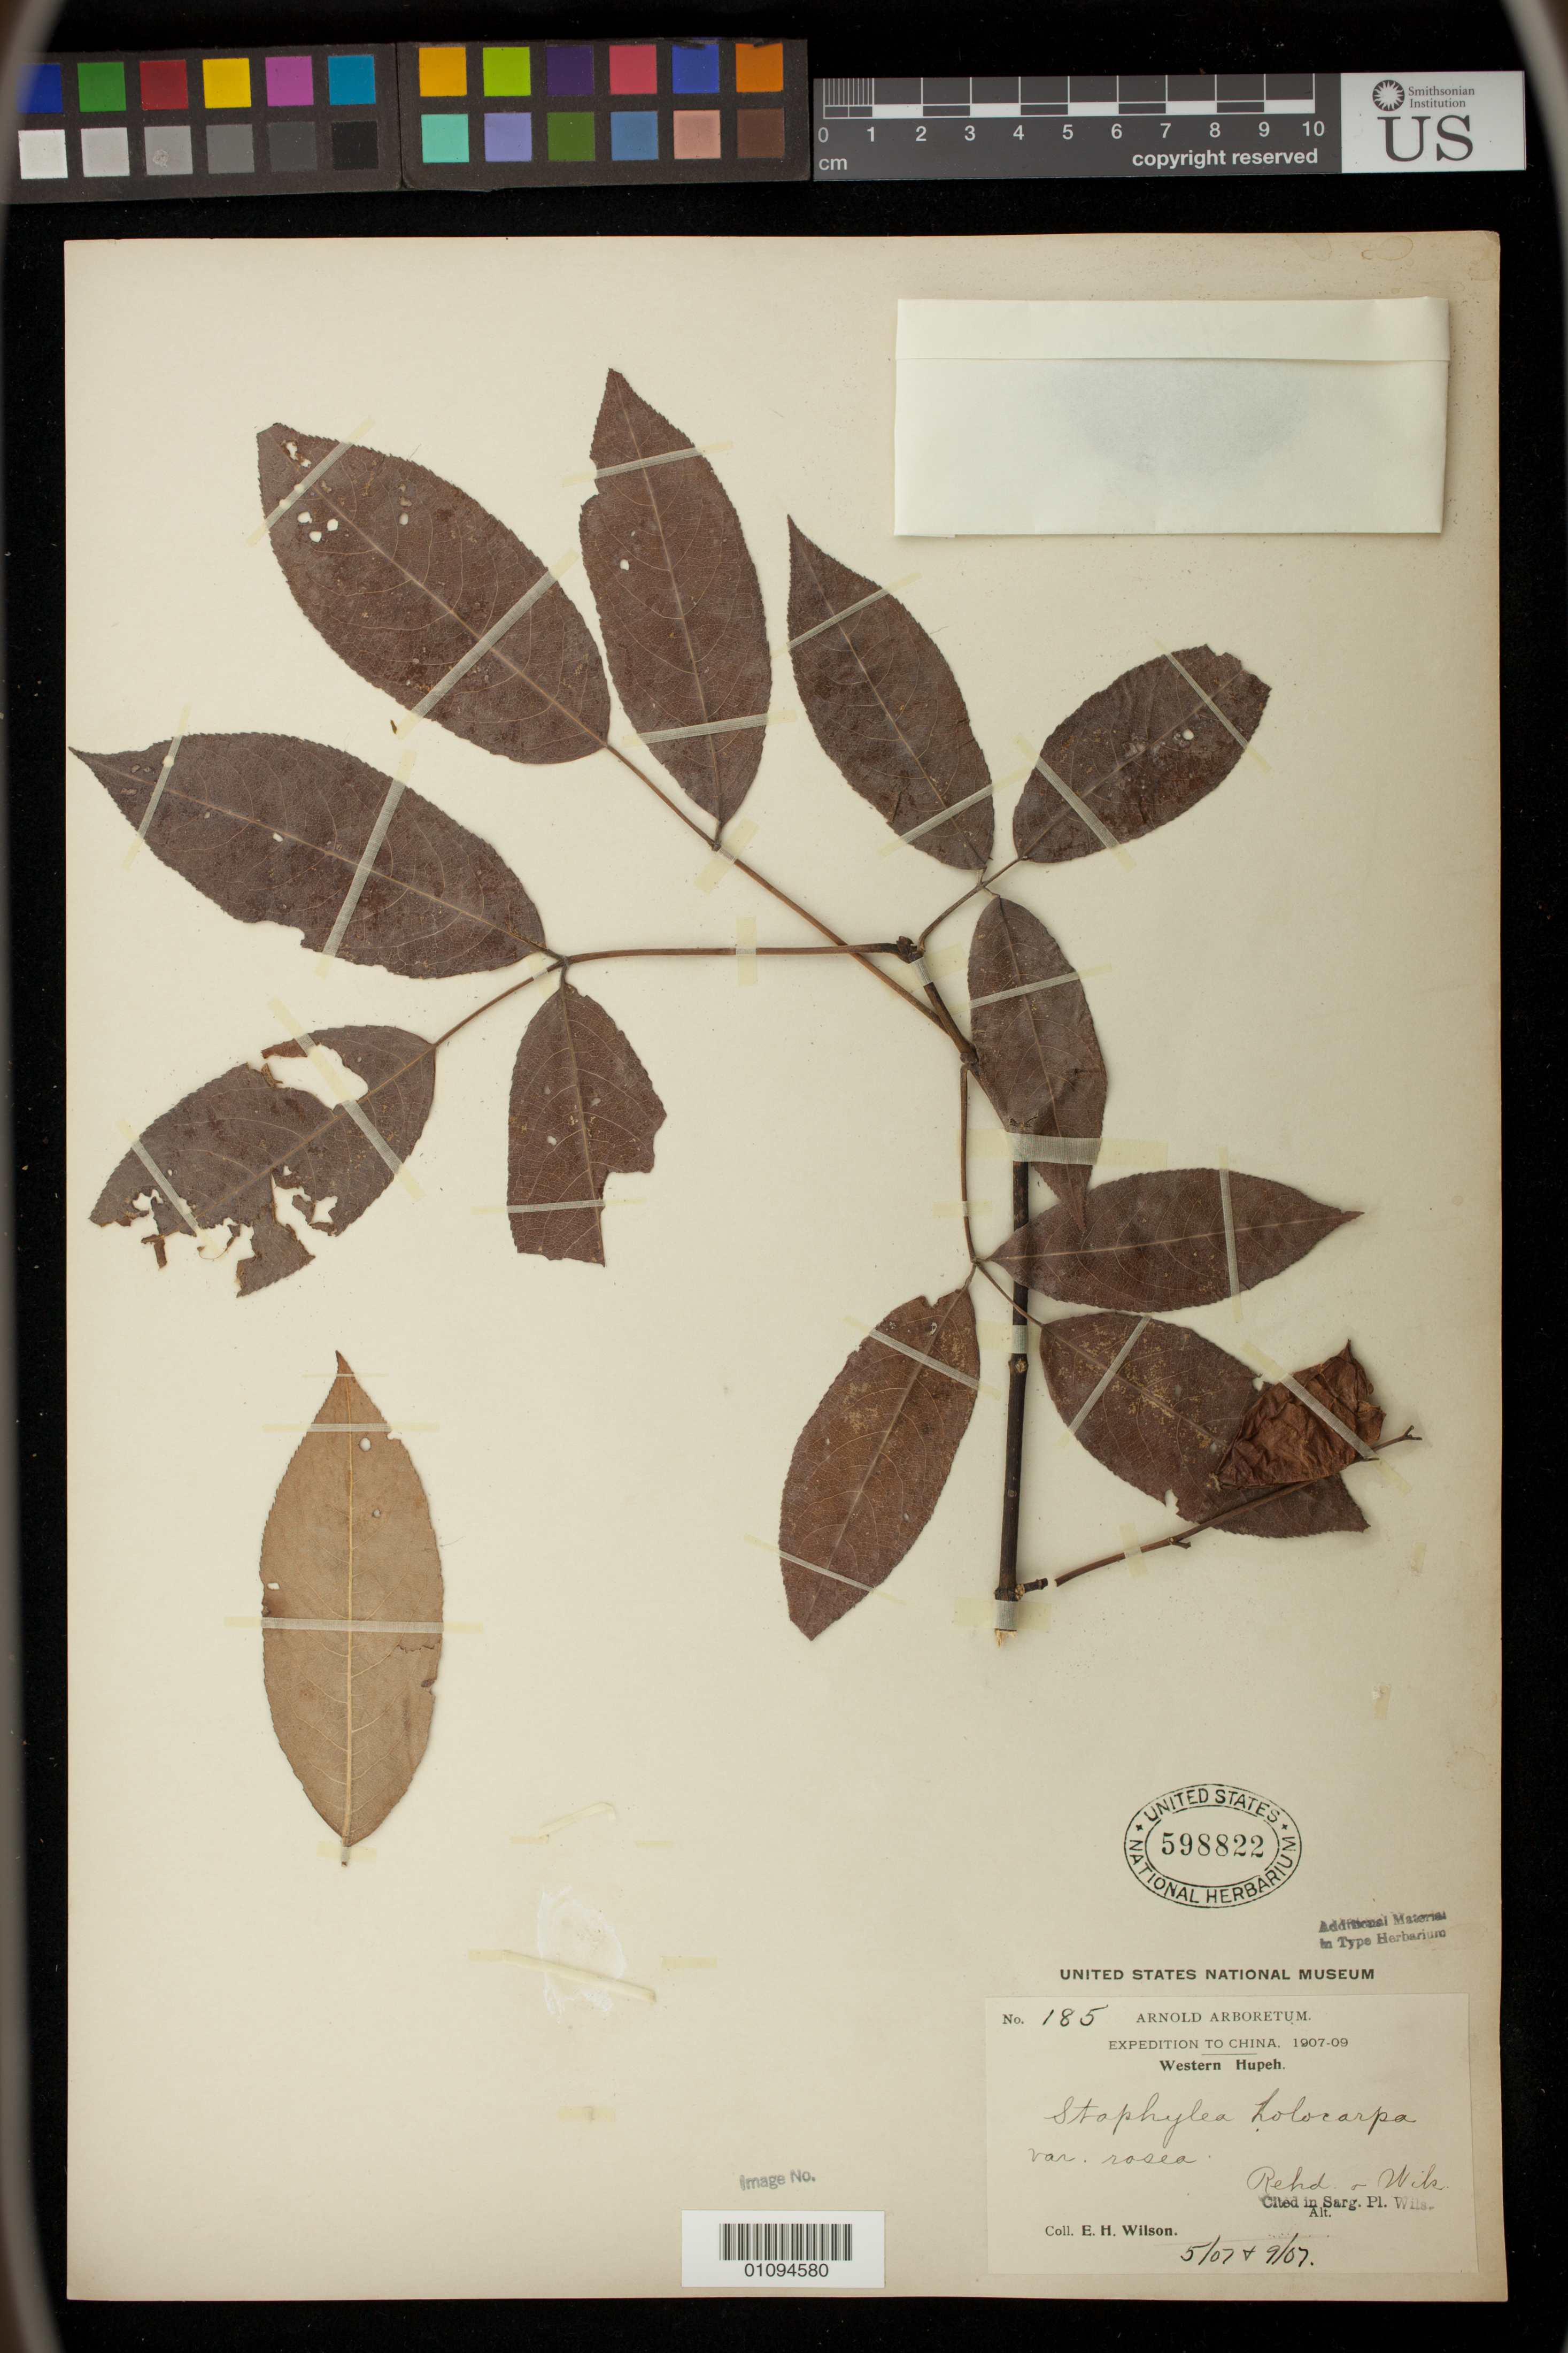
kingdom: Plantae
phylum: Tracheophyta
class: Magnoliopsida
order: Crossosomatales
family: Staphyleaceae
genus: Staphylea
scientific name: Staphylea holocarpa var. rosea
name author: Rehder & E.H. Wilson in Sarg.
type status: Syntype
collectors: E. H. Wilson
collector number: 185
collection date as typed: May 1907 and -- Sep 1907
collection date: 1907-05,1907-09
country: China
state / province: Hubei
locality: Western Hupeh.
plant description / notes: Protologue cites collection made on 2 dates (20 May 1907 & Sep. 1907); this specimen is labeled with dates May 1907 (presumably flowering material,none found on specimen) and Sep 1907 (presumably fruiting).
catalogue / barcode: US 598822